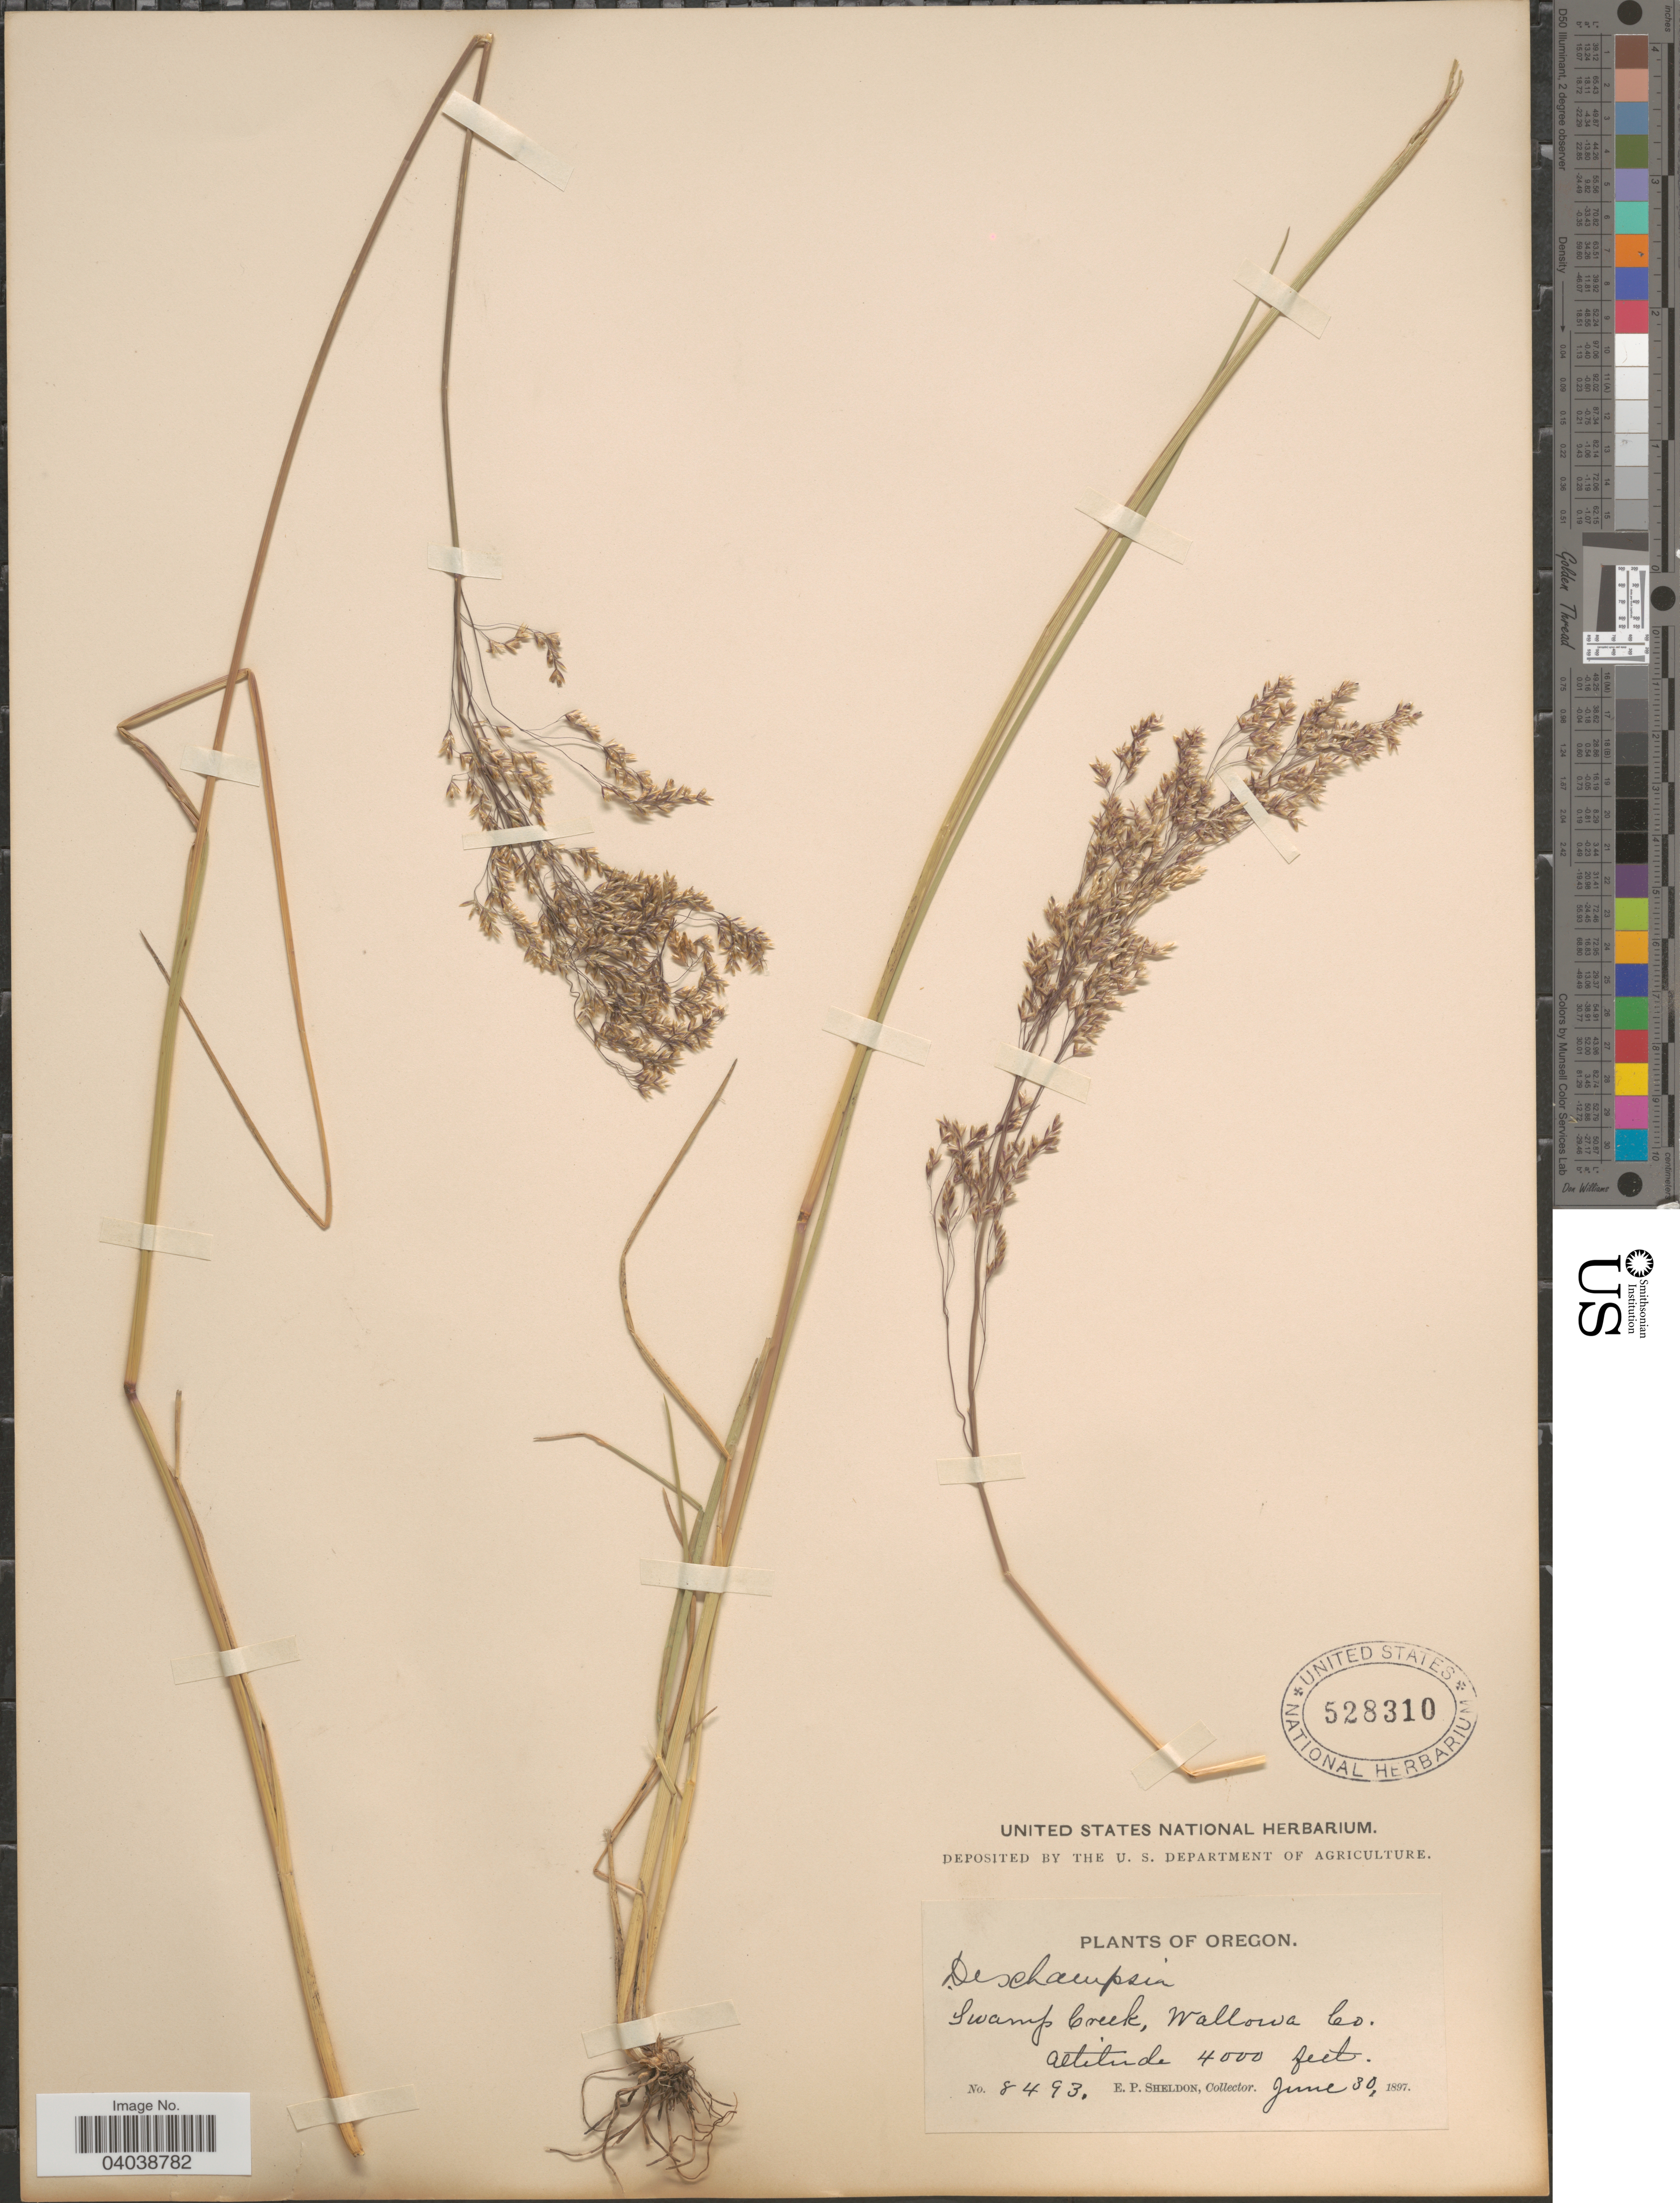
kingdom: Plantae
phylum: Tracheophyta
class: Liliopsida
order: Poales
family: Poaceae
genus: Deschampsia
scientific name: Deschampsia cespitosa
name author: (L.) P. Beauv.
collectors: E. P. Sheldon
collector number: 8493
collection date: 1897-06-30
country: United States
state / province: Oregon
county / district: Wallowa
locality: Swamp Creek, Wallowa Co.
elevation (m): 1219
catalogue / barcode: US 528310